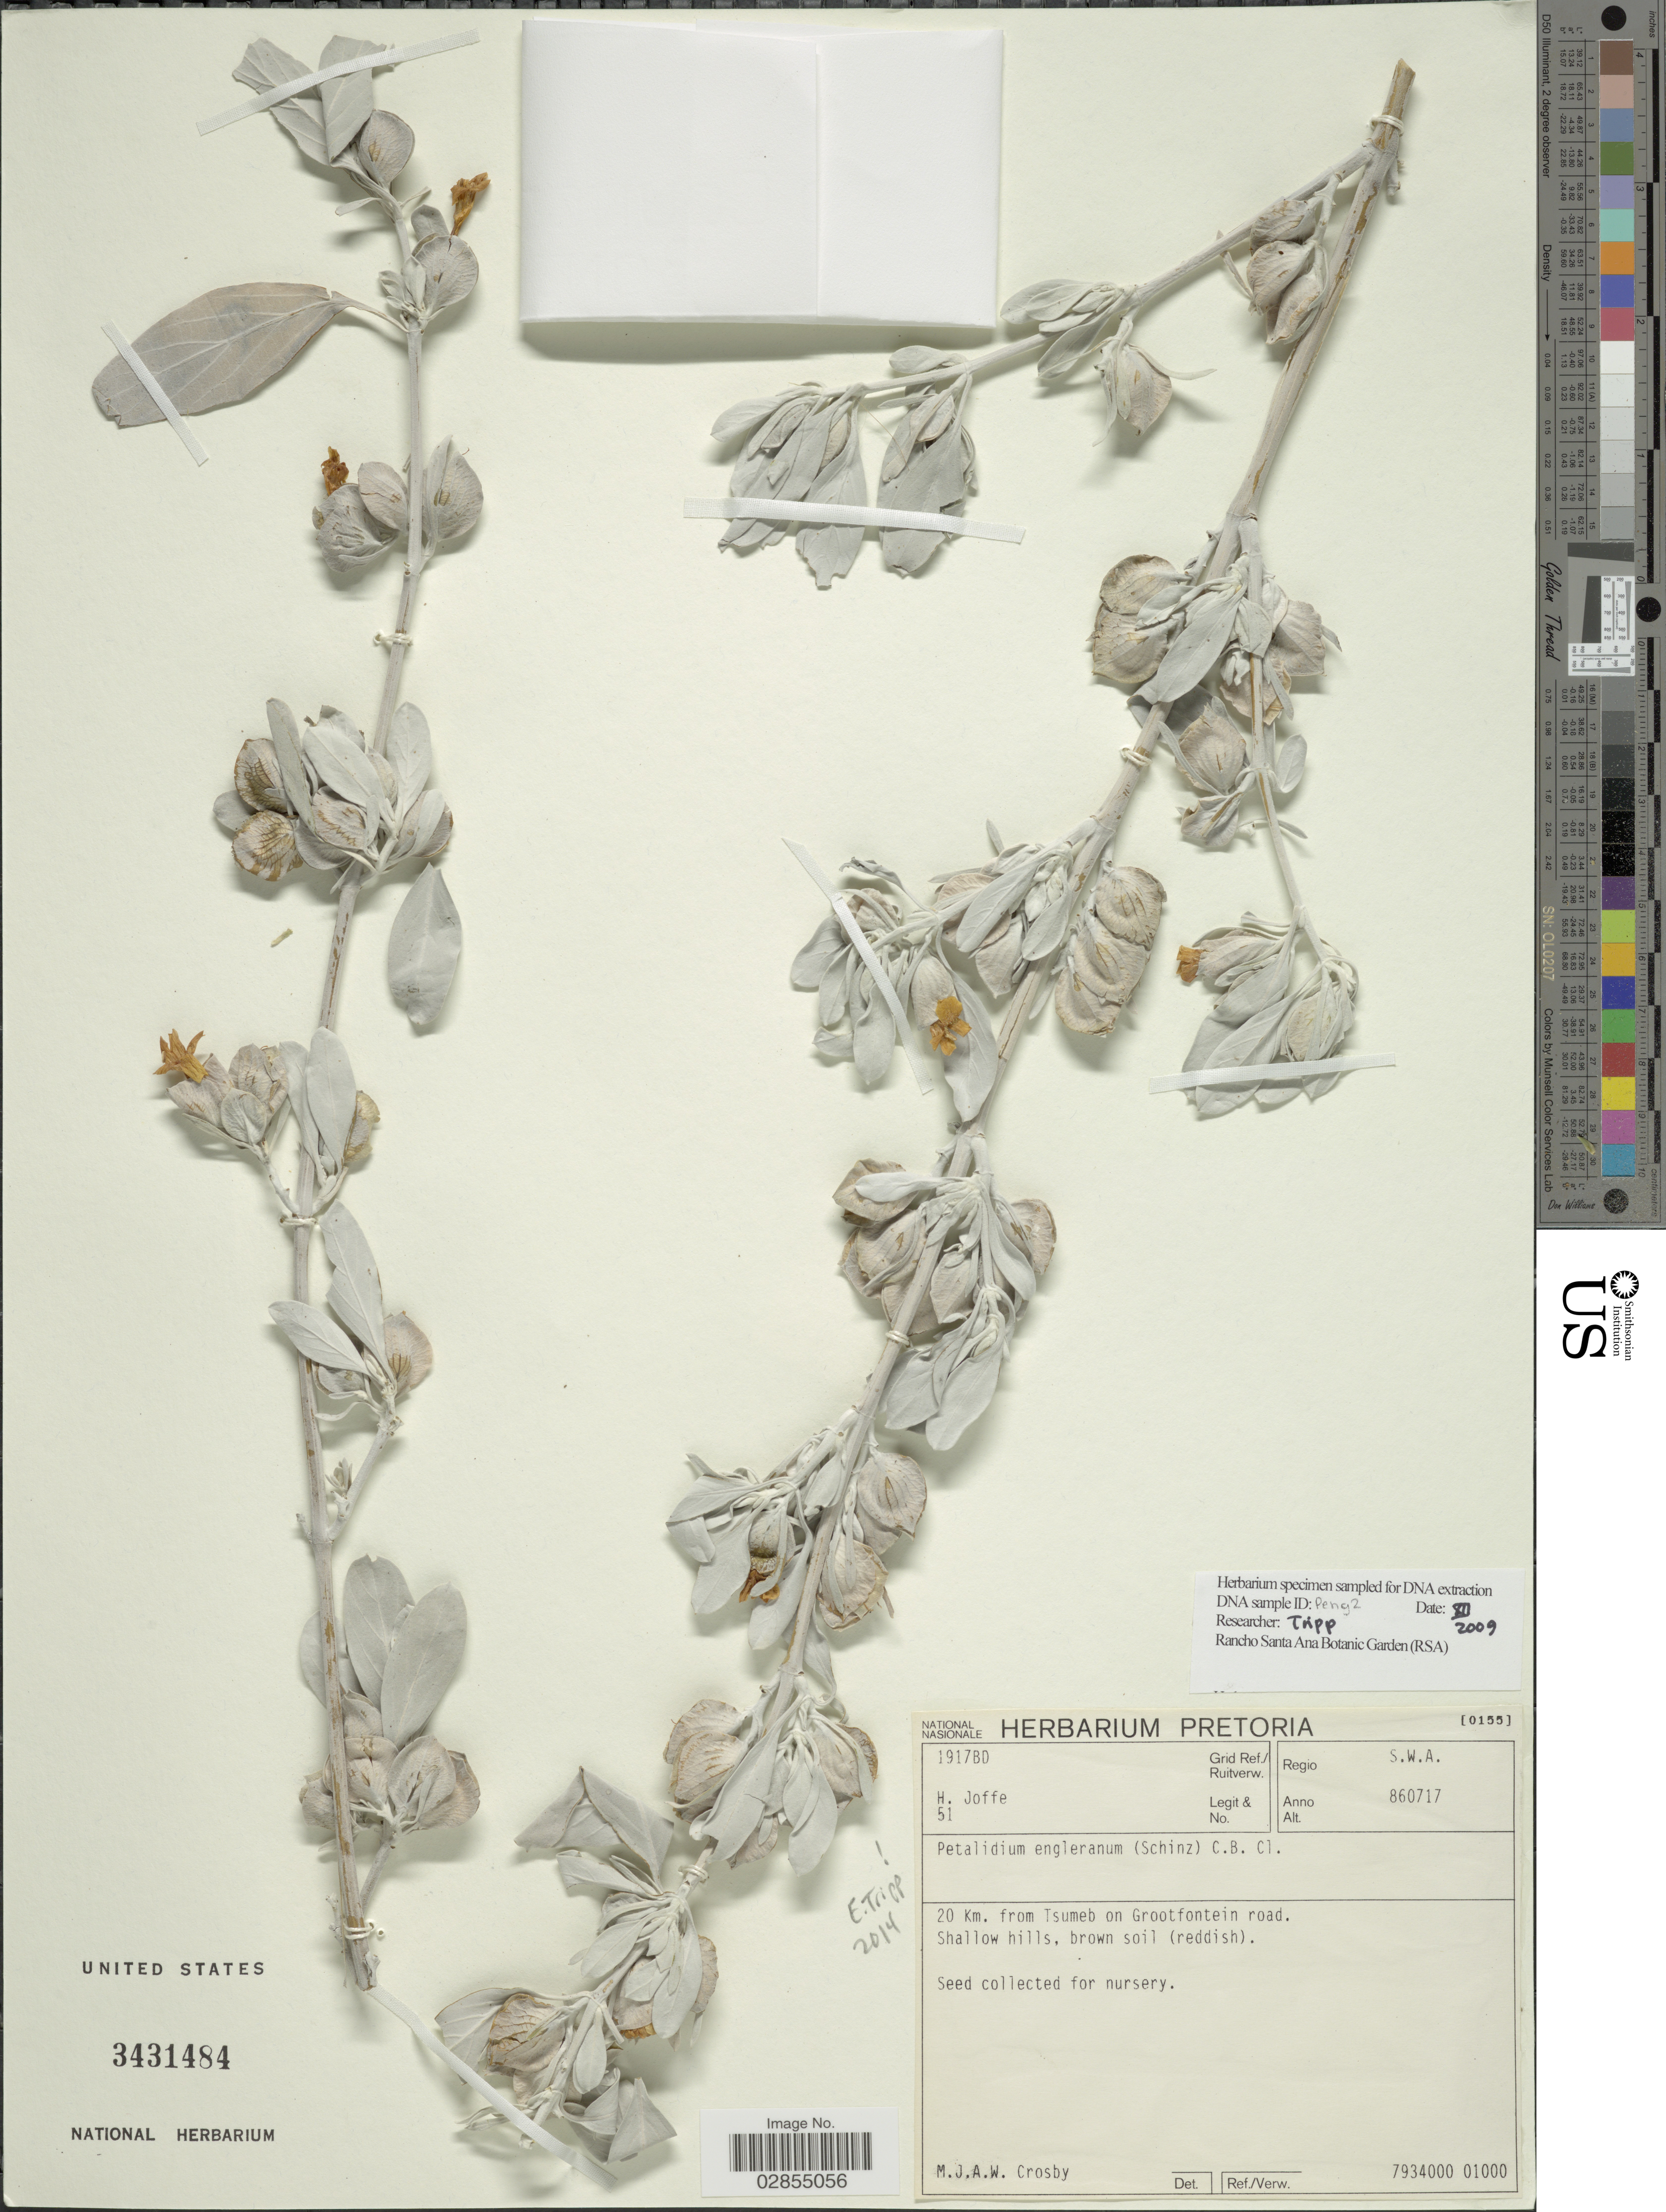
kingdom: Plantae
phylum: Tracheophyta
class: Magnoliopsida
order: Lamiales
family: Acanthaceae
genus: Petalidium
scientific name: Petalidium englerianum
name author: C.B. Clarke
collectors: H. Joffe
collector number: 51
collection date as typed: Transcribed d/m/y: 17/7/86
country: Namibia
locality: Regio S.W.A., 20 Km. from Tsumeb on Grootfontein road.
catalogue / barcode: US 3431484